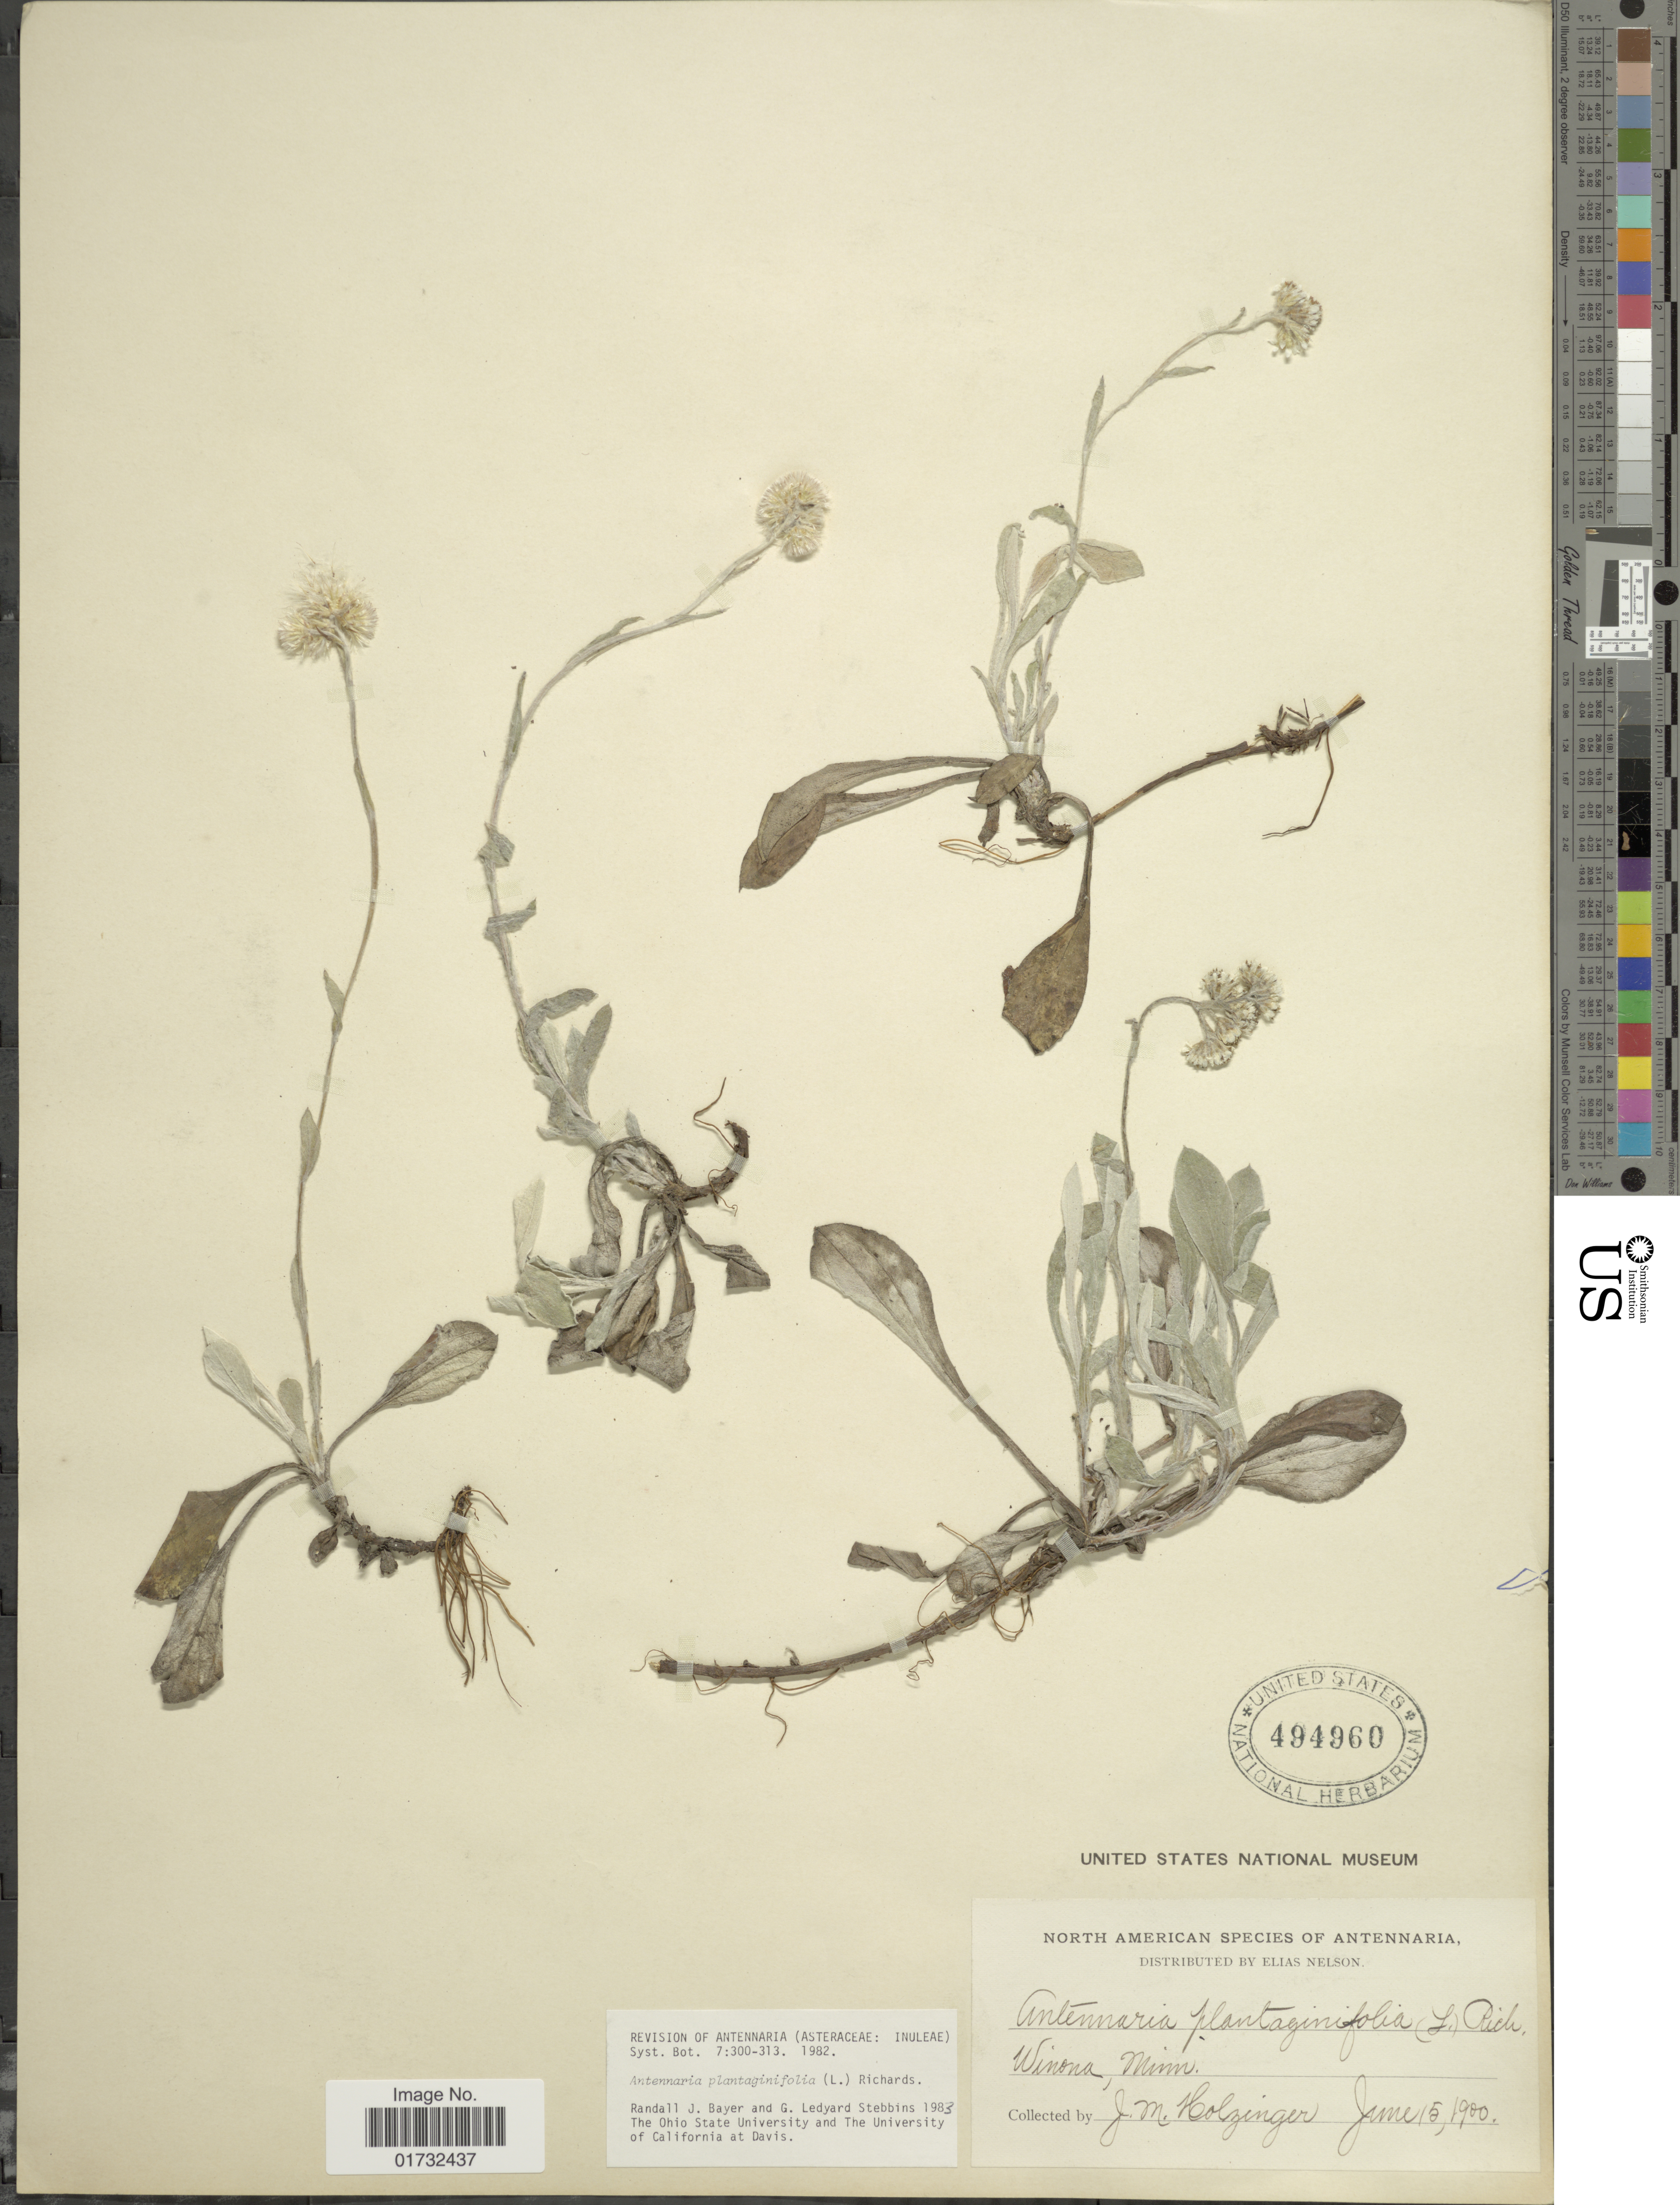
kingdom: Plantae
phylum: Tracheophyta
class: Magnoliopsida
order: Asterales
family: Asteraceae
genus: Antennaria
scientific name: Antennaria plantaginifolia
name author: (L.) Richardson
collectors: J. M. Holzinger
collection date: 1900-06-15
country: United States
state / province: Minnesota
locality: Winona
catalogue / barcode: US 494960